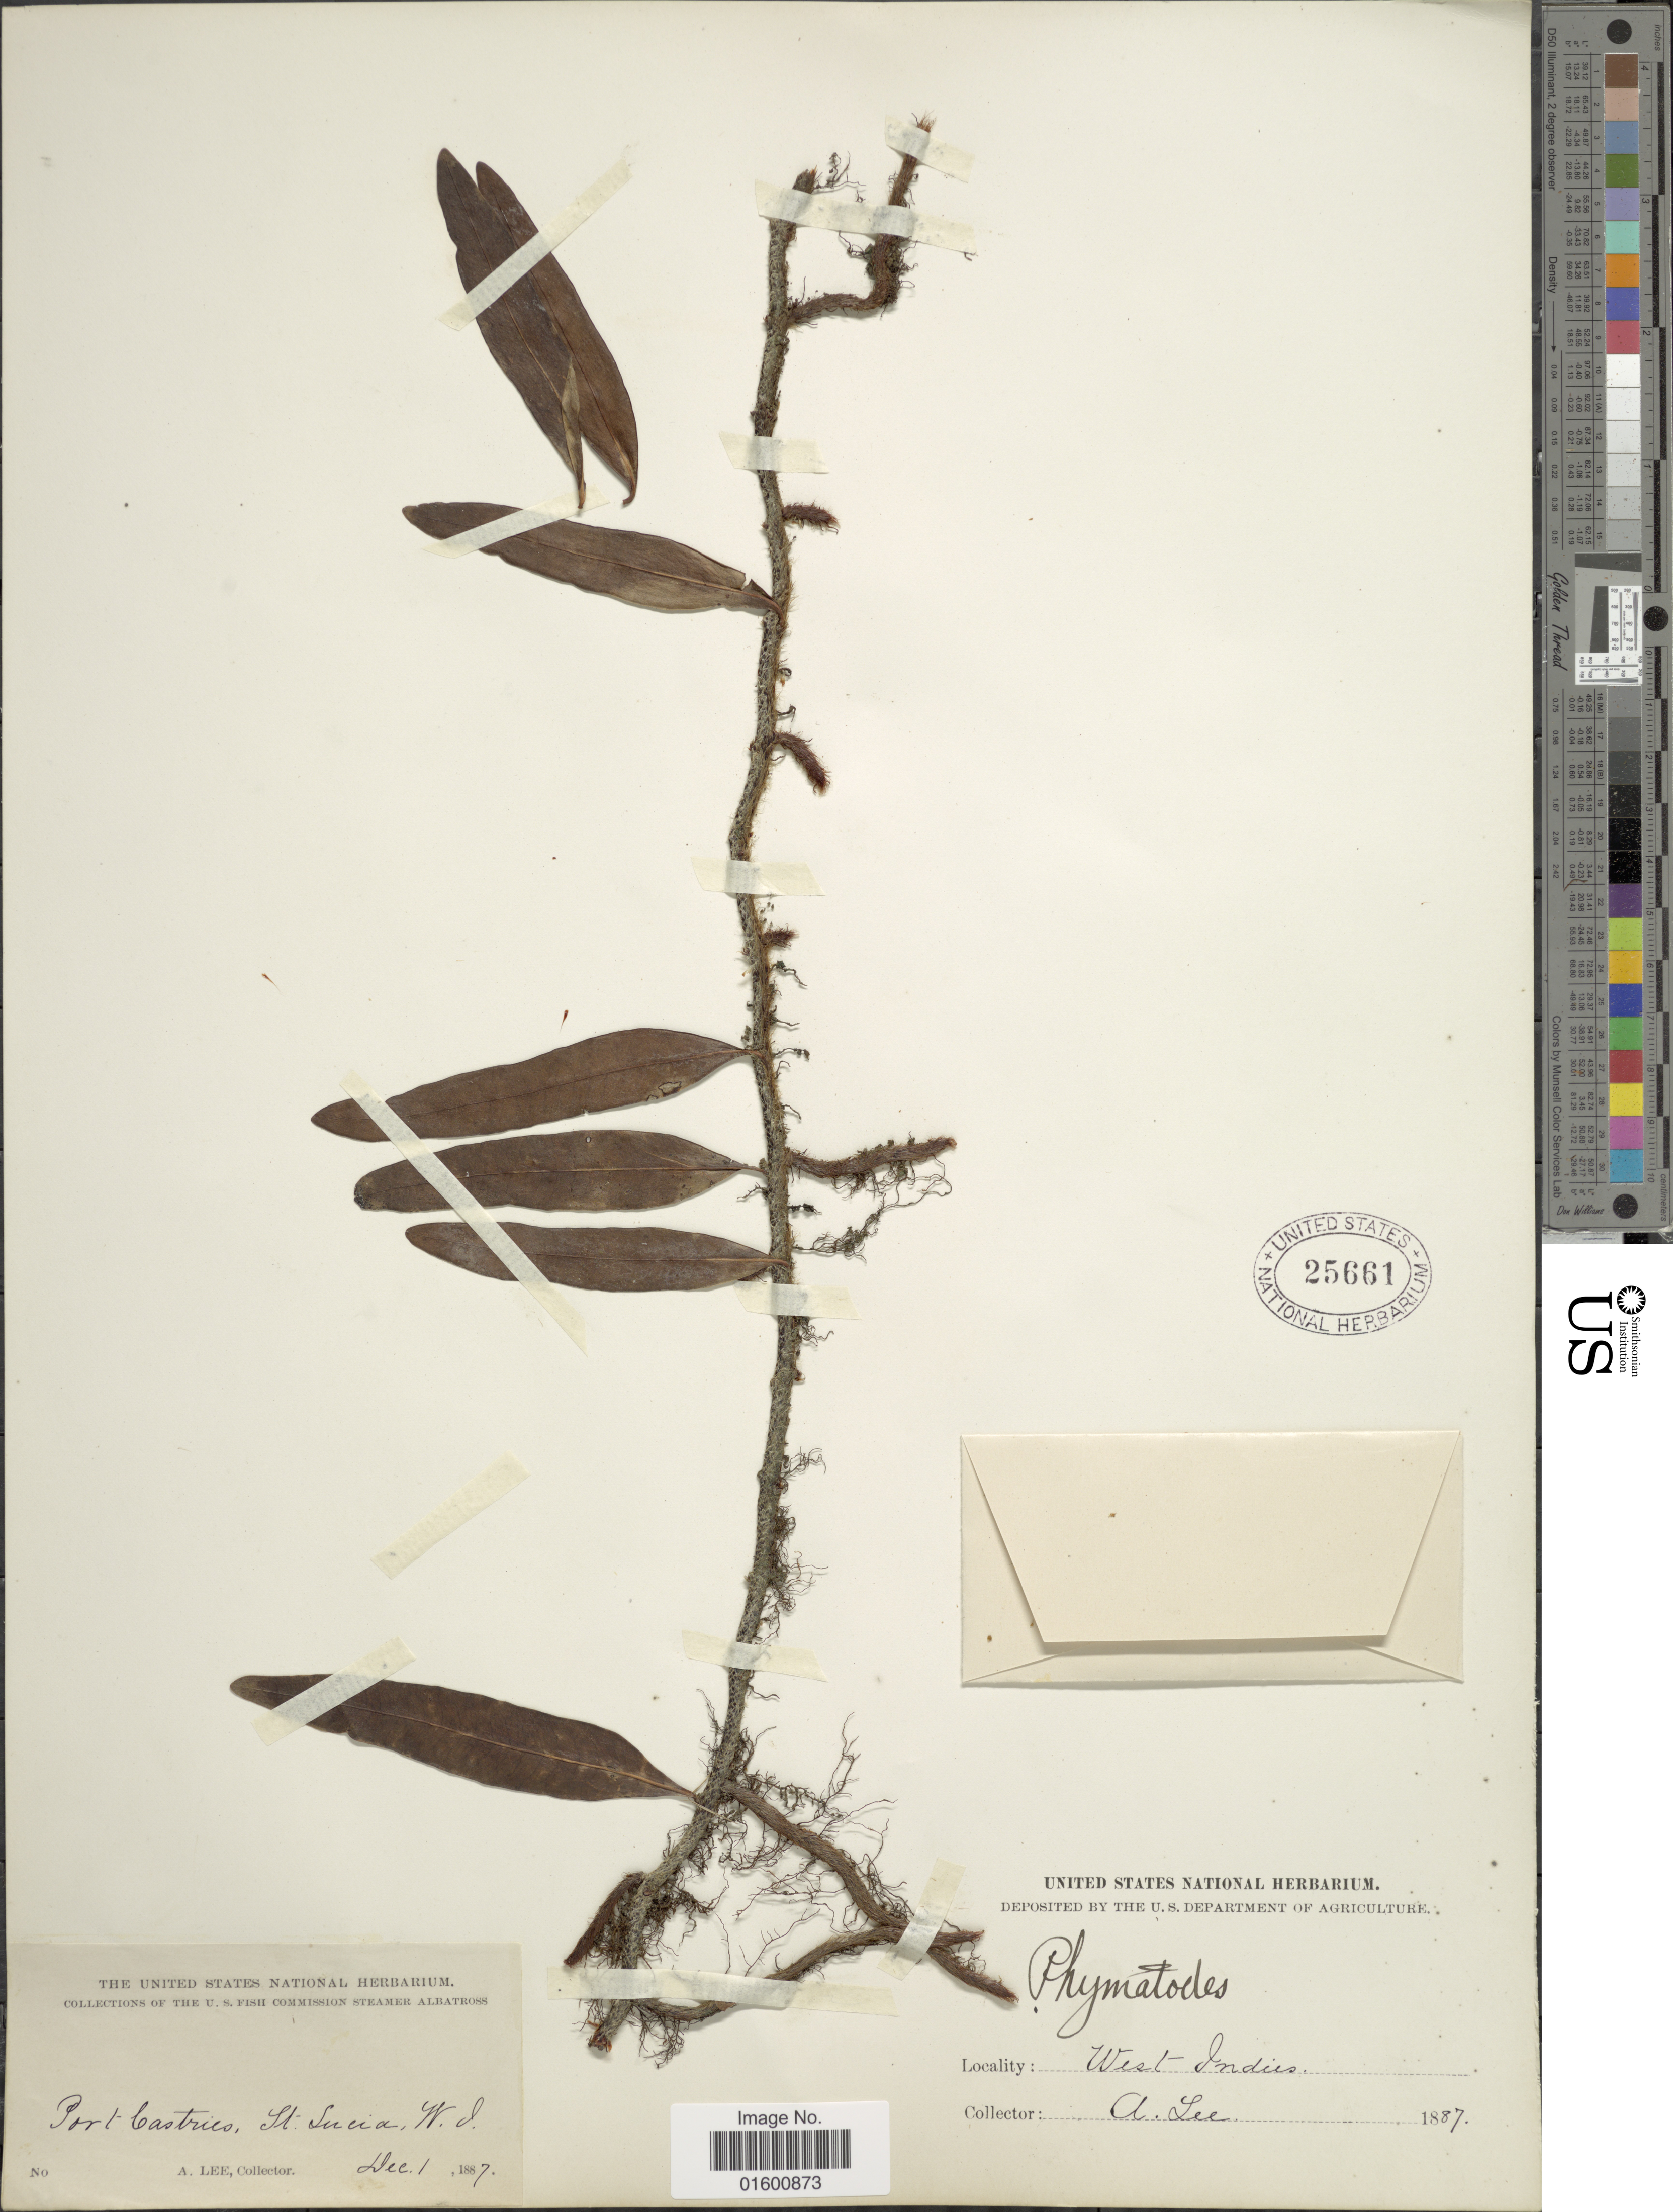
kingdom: Plantae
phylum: Tracheophyta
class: Polypodiopsida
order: Polypodiales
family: Polypodiaceae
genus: Microgramma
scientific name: Microgramma lycopodioides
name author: (L.) Copel.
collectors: A. Lee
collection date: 1887-12-01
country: St. Lucia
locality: West Indies, Port Castries, St. Lucia, W. I.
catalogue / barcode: US 25661